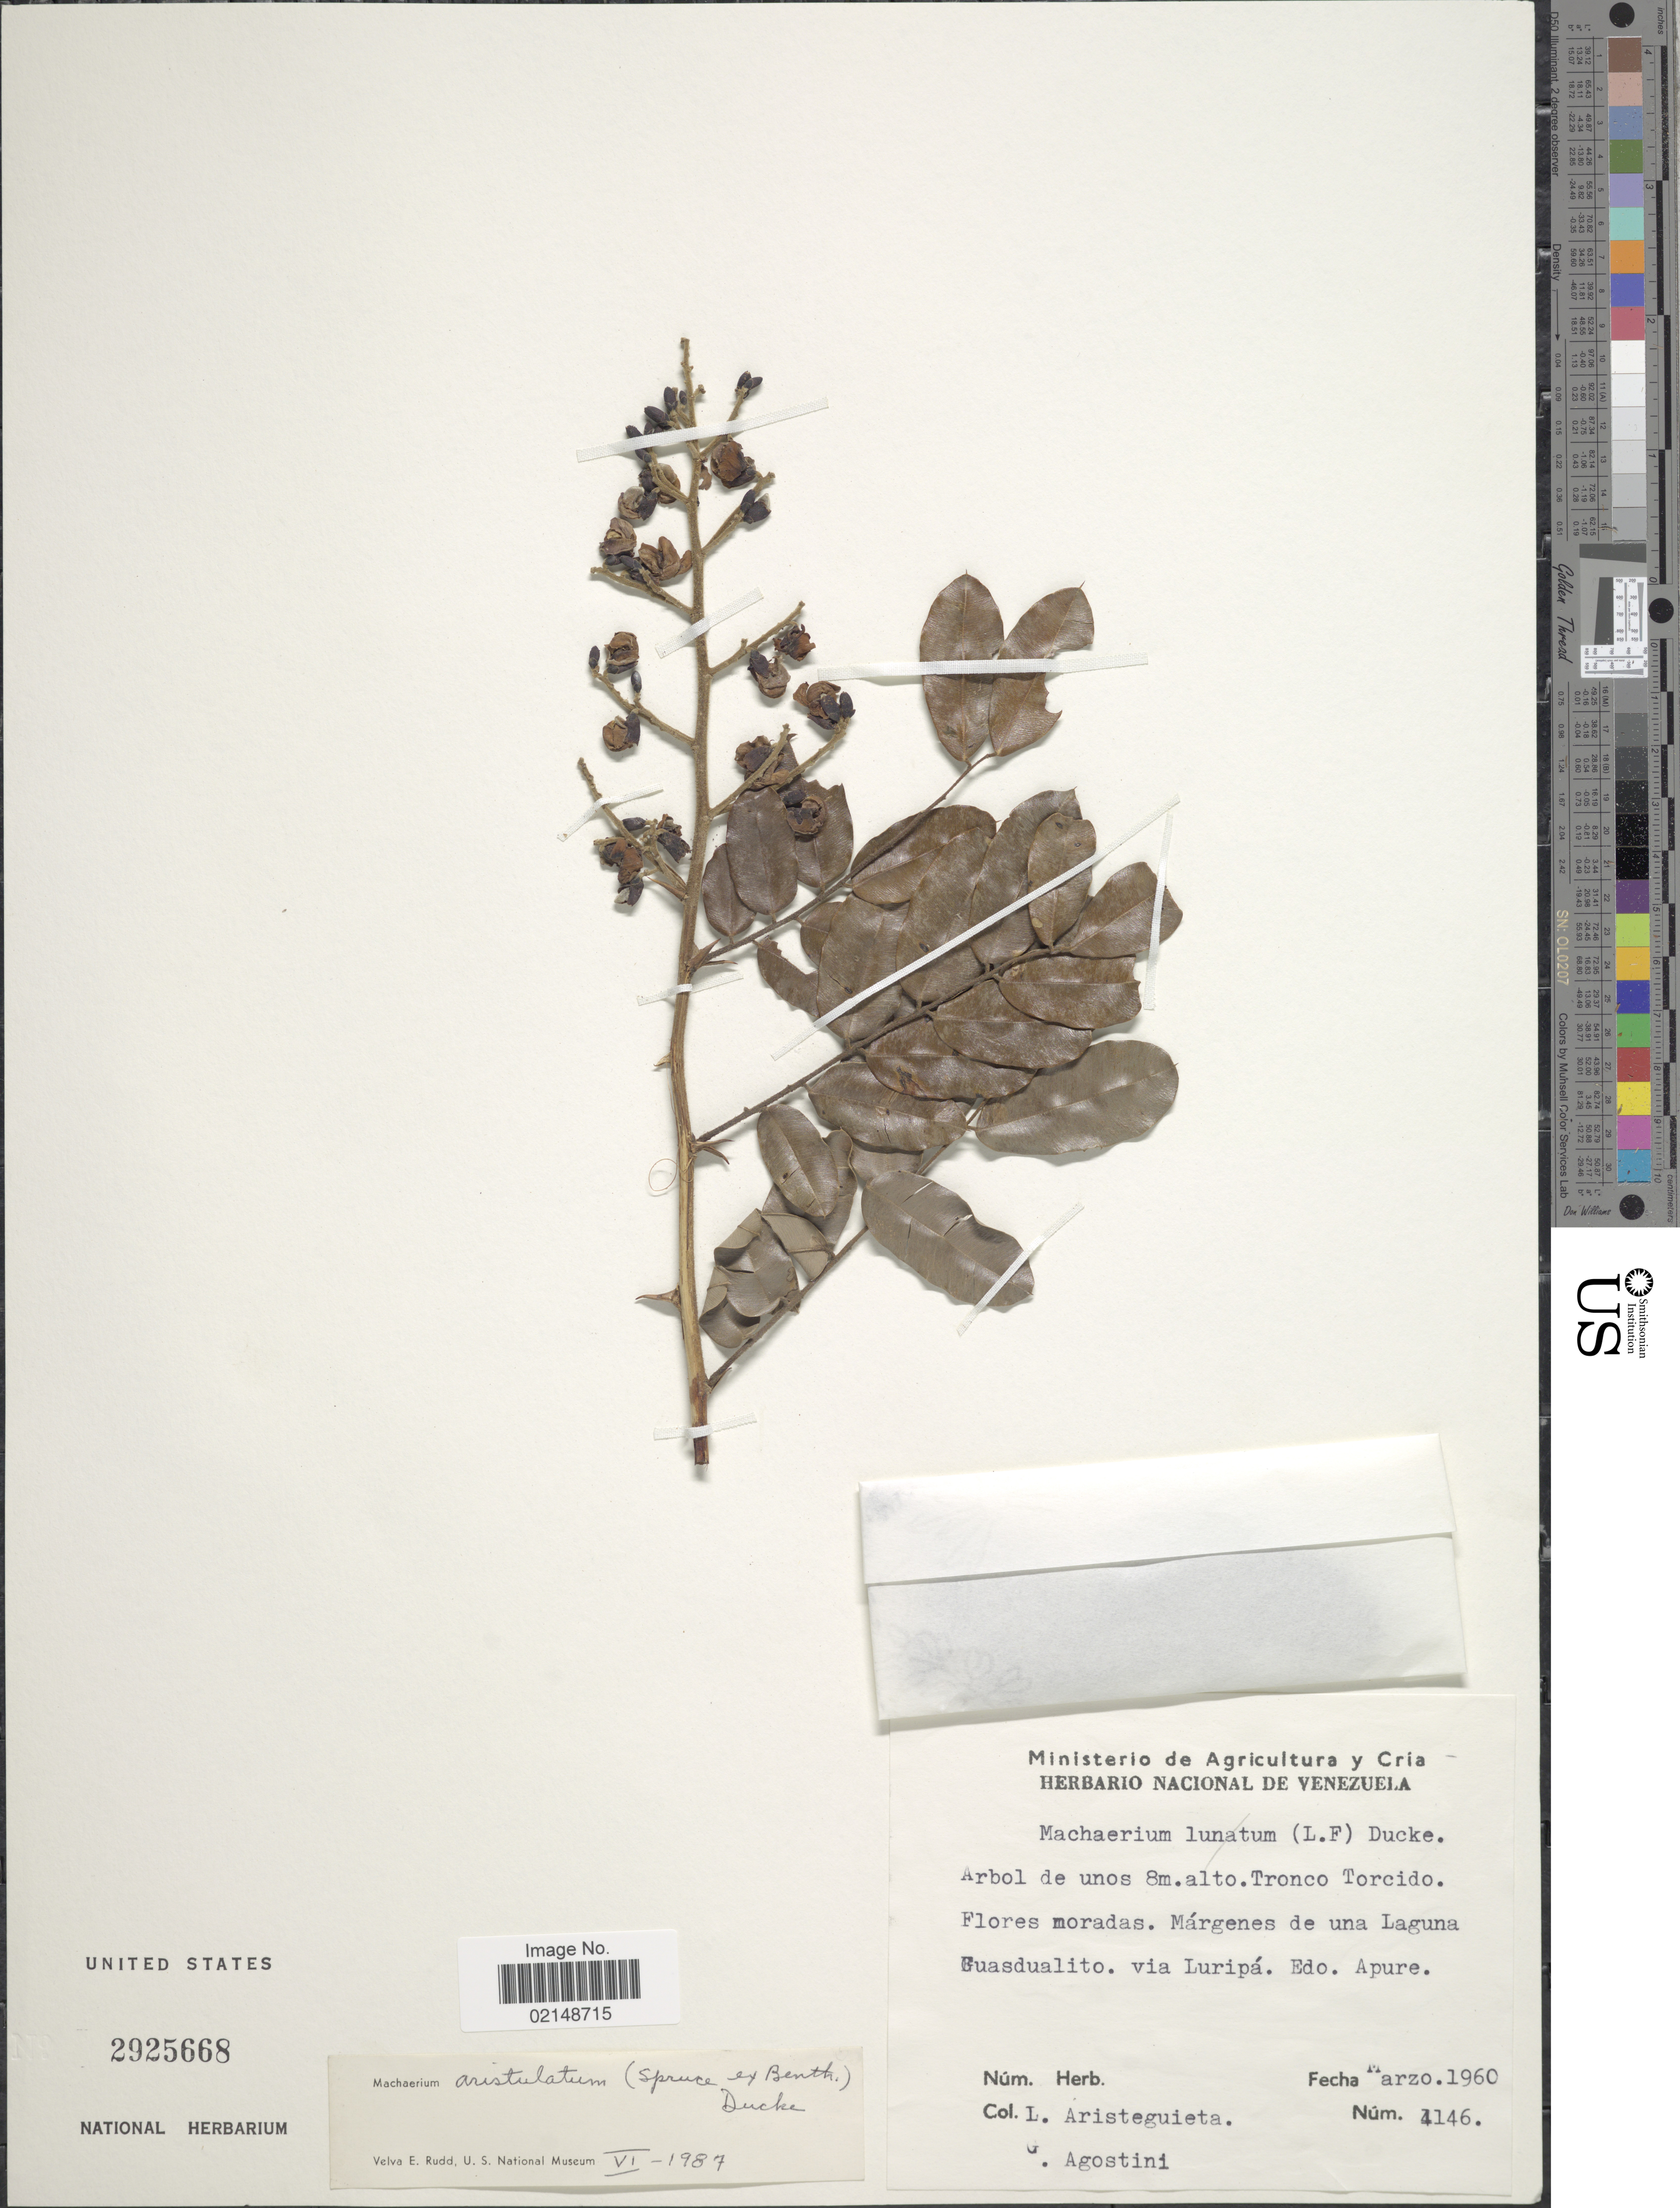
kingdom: Plantae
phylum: Tracheophyta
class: Magnoliopsida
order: Fabales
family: Fabaceae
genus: Machaerium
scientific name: Machaerium aristulatum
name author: (Spruce ex Benth.) Duckee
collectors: L. Aristeguieta & G. Agostini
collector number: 4146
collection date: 1960-03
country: Venezuela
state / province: Apure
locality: Margenes de una Laguna Guasdualito, via Luripa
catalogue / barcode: US 2925668